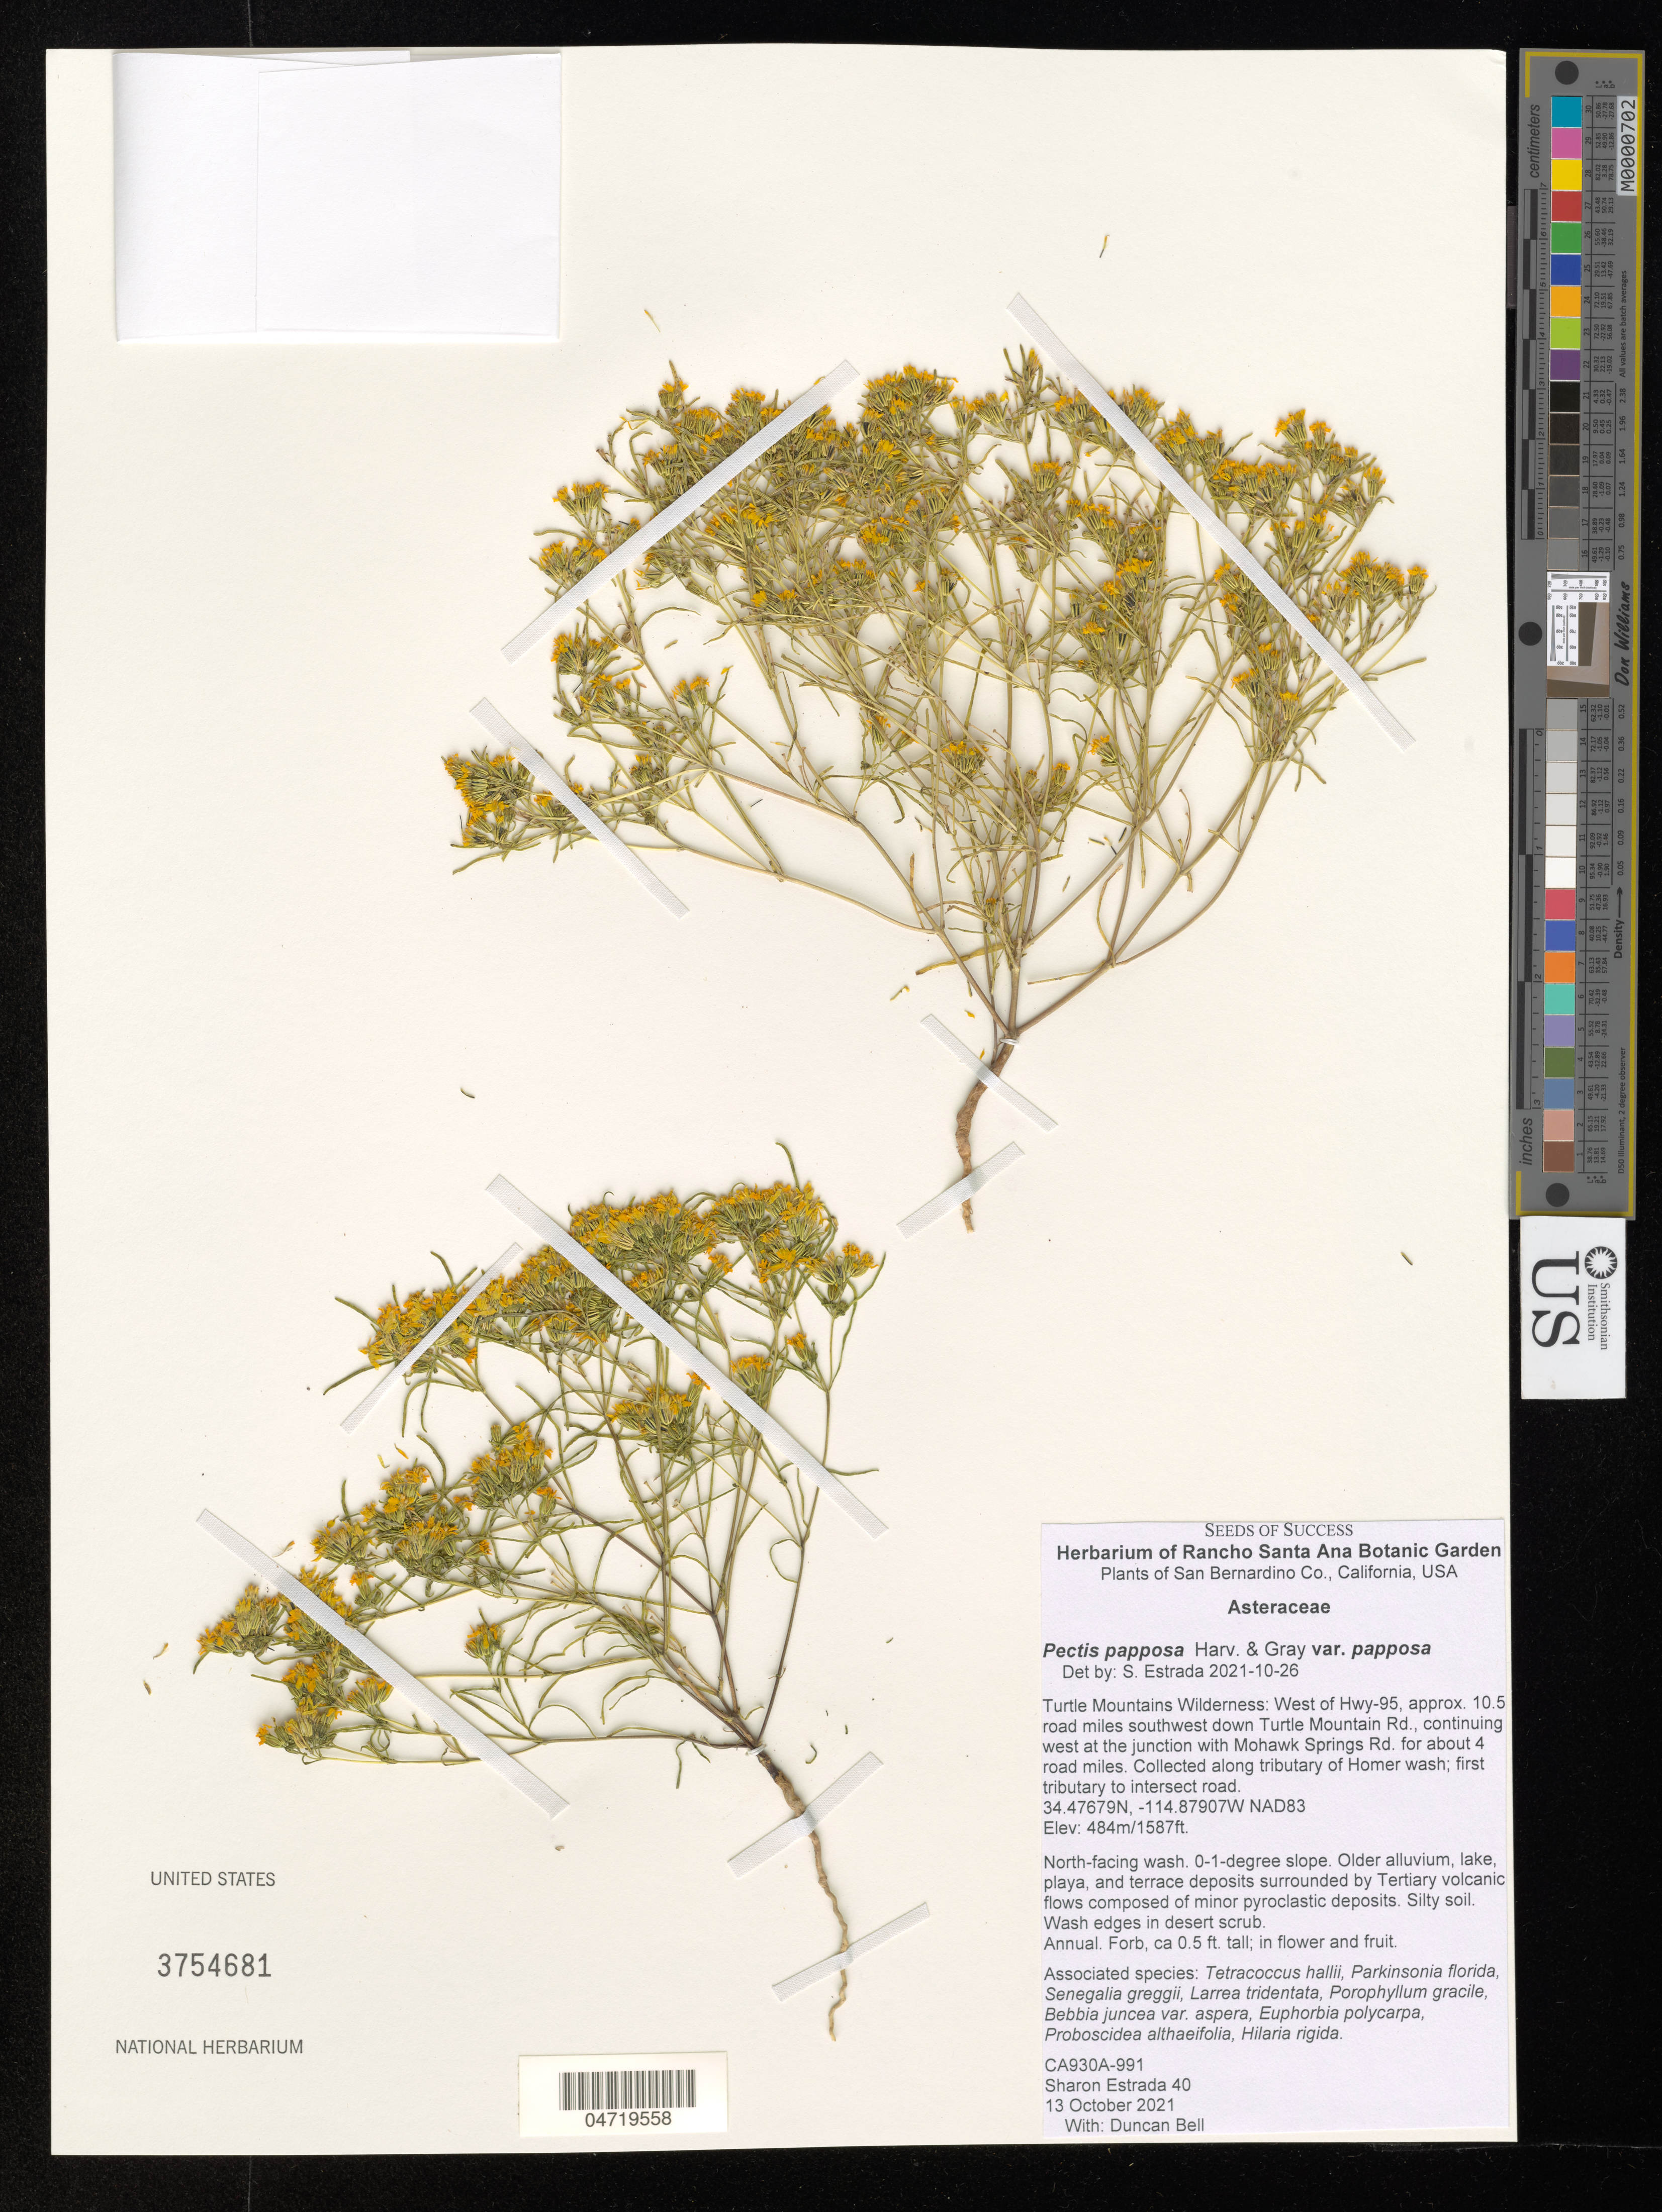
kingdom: Plantae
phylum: Tracheophyta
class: Magnoliopsida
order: Asterales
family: Asteraceae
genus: Pectis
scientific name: Pectis papposa var. papposa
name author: Harv. & A. Gray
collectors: J. Kyötikki & D. S. Bell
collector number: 40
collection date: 2021-10-13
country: United States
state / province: California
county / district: San Bernardino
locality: San Bernardino Co. Turtle Mountains Wilderness: West of Hwy-95, approx. 10.5 road miles southwest down Turtle Mountain Rd., continuing west at the junction with Mohawk Springs Rd. for about 4 road miles. Collected along tributary of Homer wash; first tributary to intersect road. NAD83.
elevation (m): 484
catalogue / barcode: US 3754681